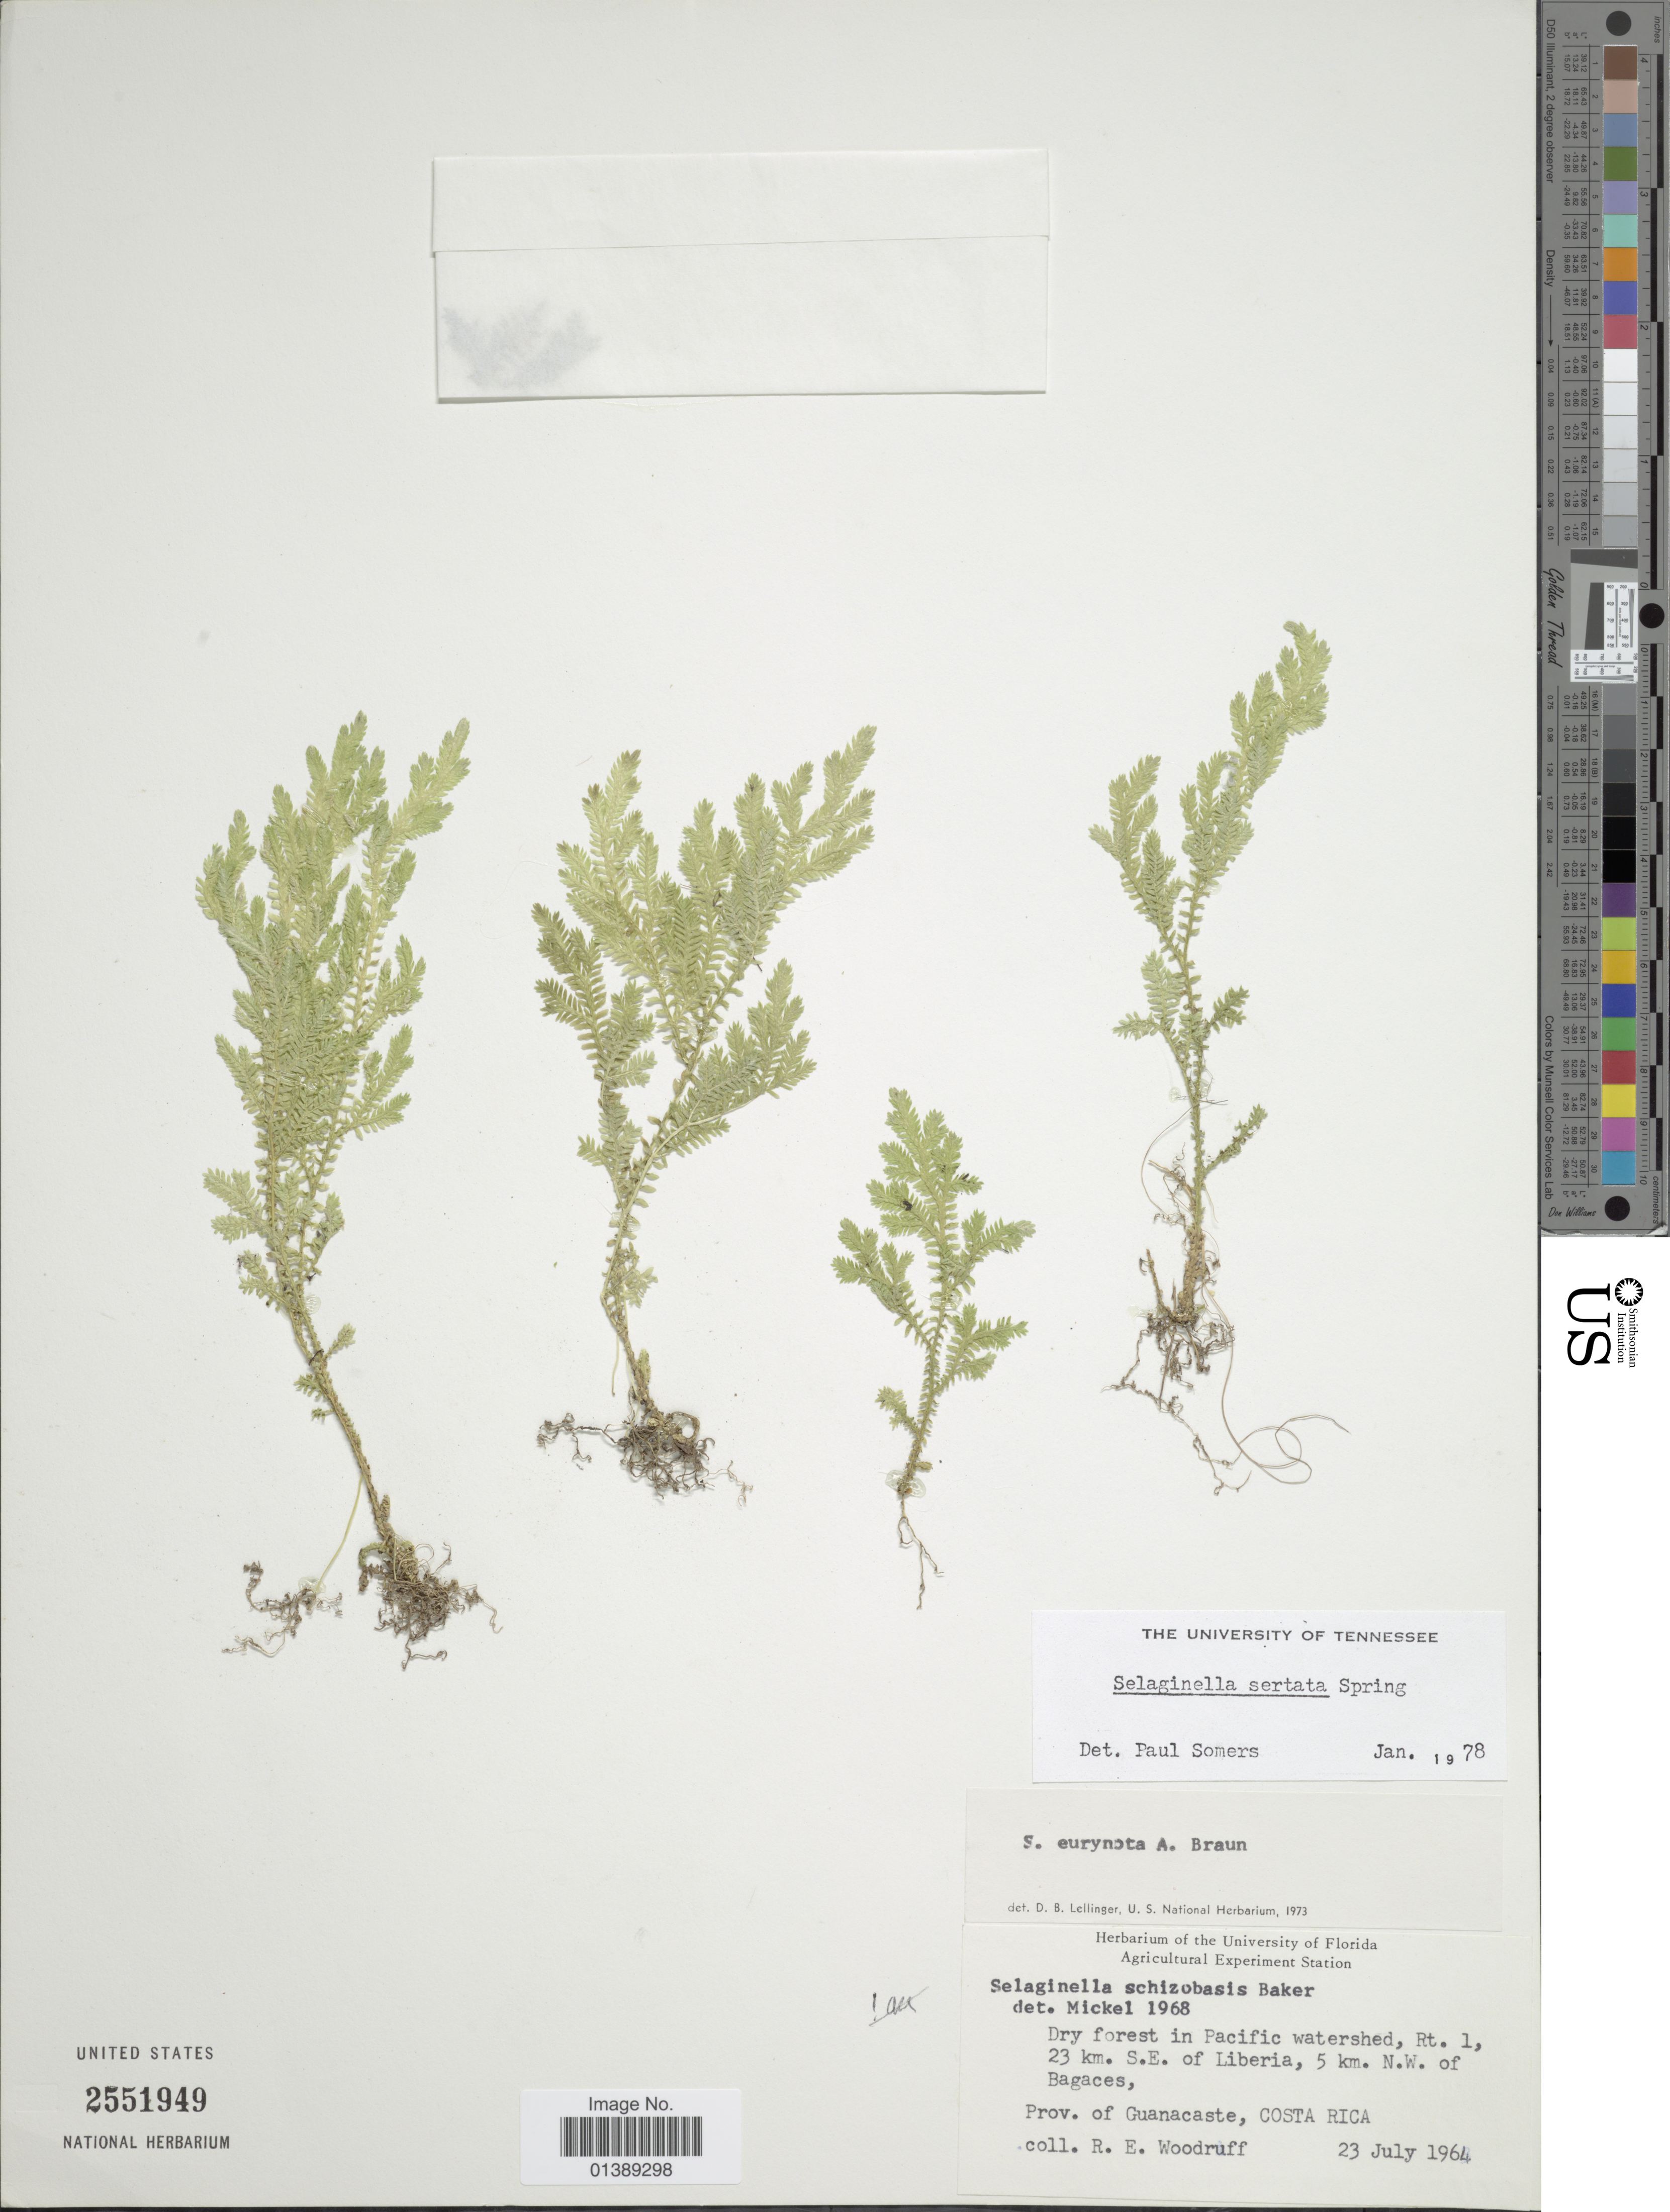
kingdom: Plantae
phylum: Tracheophyta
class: Lycopodiopsida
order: Selaginellales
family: Selaginellaceae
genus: Selaginella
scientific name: Selaginella sertata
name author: Spring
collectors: R. Woodruff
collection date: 1964-07-23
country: Costa Rica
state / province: Guanacaste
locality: Rt. 1, 23 km S.E. of Liberia, 5 km. N.W. of Bagaces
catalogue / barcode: US 2551949